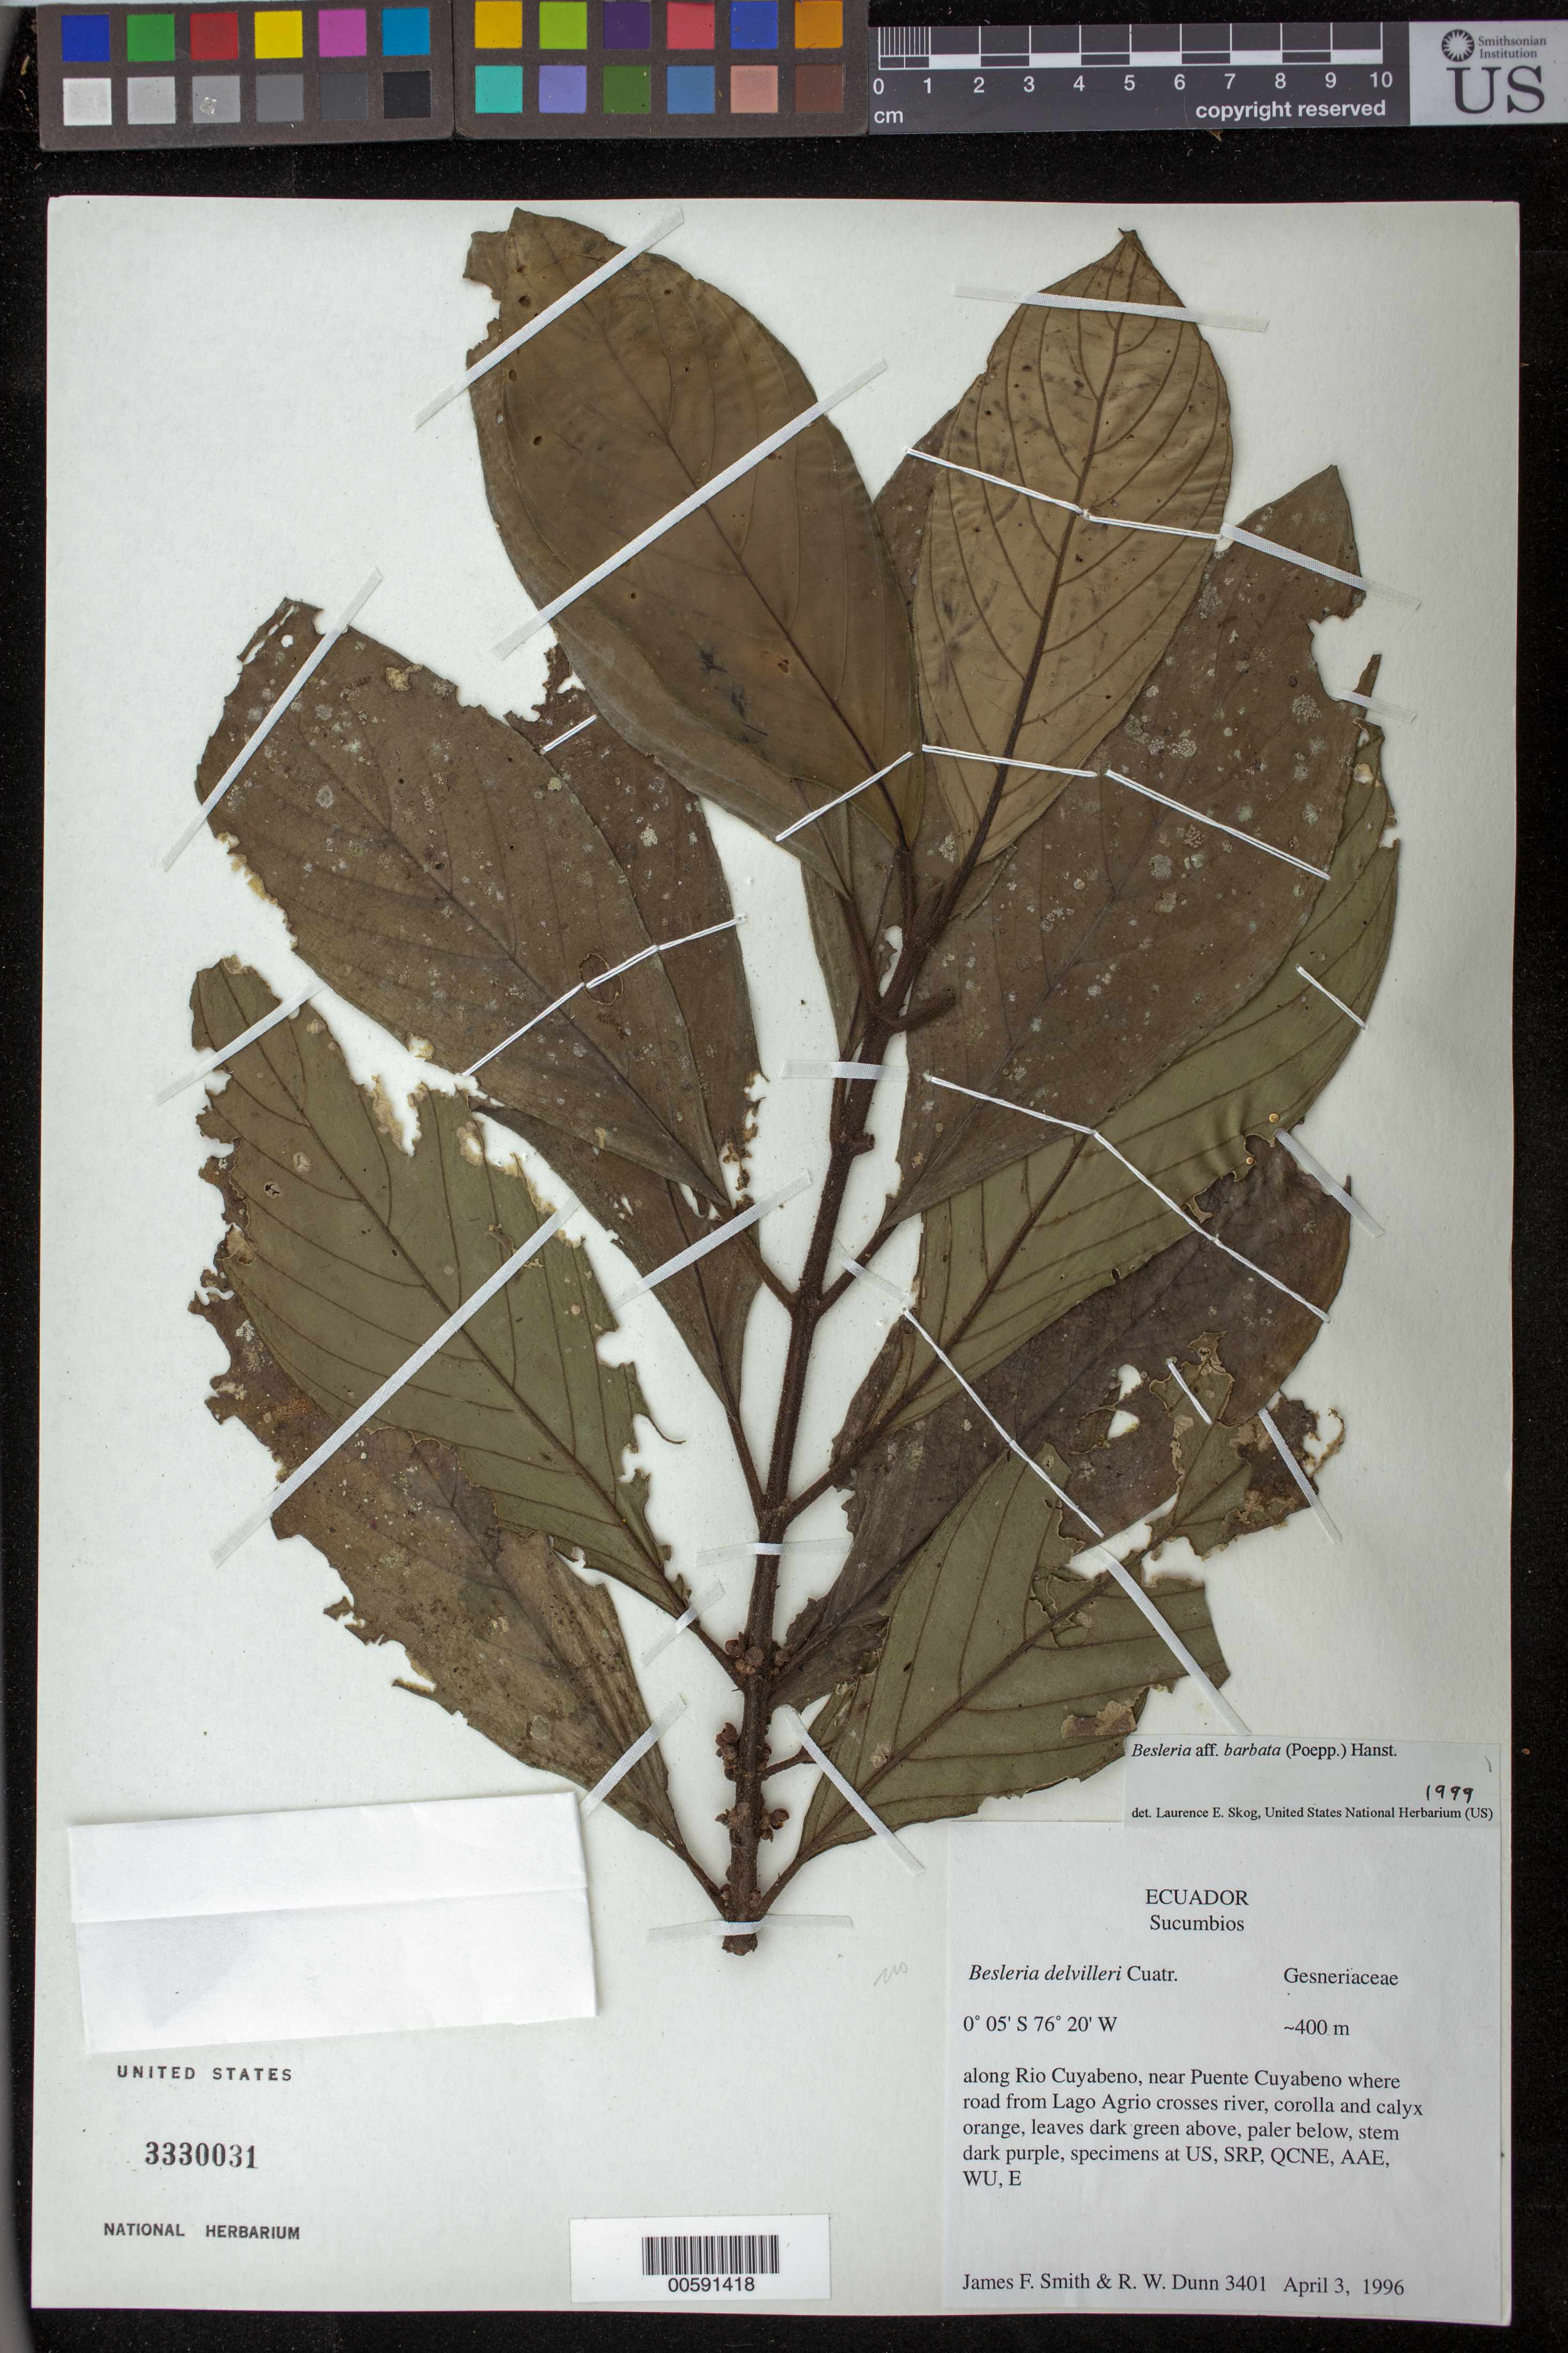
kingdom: Plantae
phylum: Tracheophyta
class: Magnoliopsida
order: Lamiales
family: Gesneriaceae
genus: Besleria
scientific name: Besleria barbata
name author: (Poepp.) Hanst.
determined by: Skog, Laurence E.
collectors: J. Smith & R. Dunn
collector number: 3401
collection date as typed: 03 Apr 1996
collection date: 1996-04-03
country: Ecuador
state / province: Sucumbíos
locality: Along Rio Cuyabeno, near Puente Cuyabeno where road from Lago Agrio crosses river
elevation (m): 400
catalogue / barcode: US 3330031